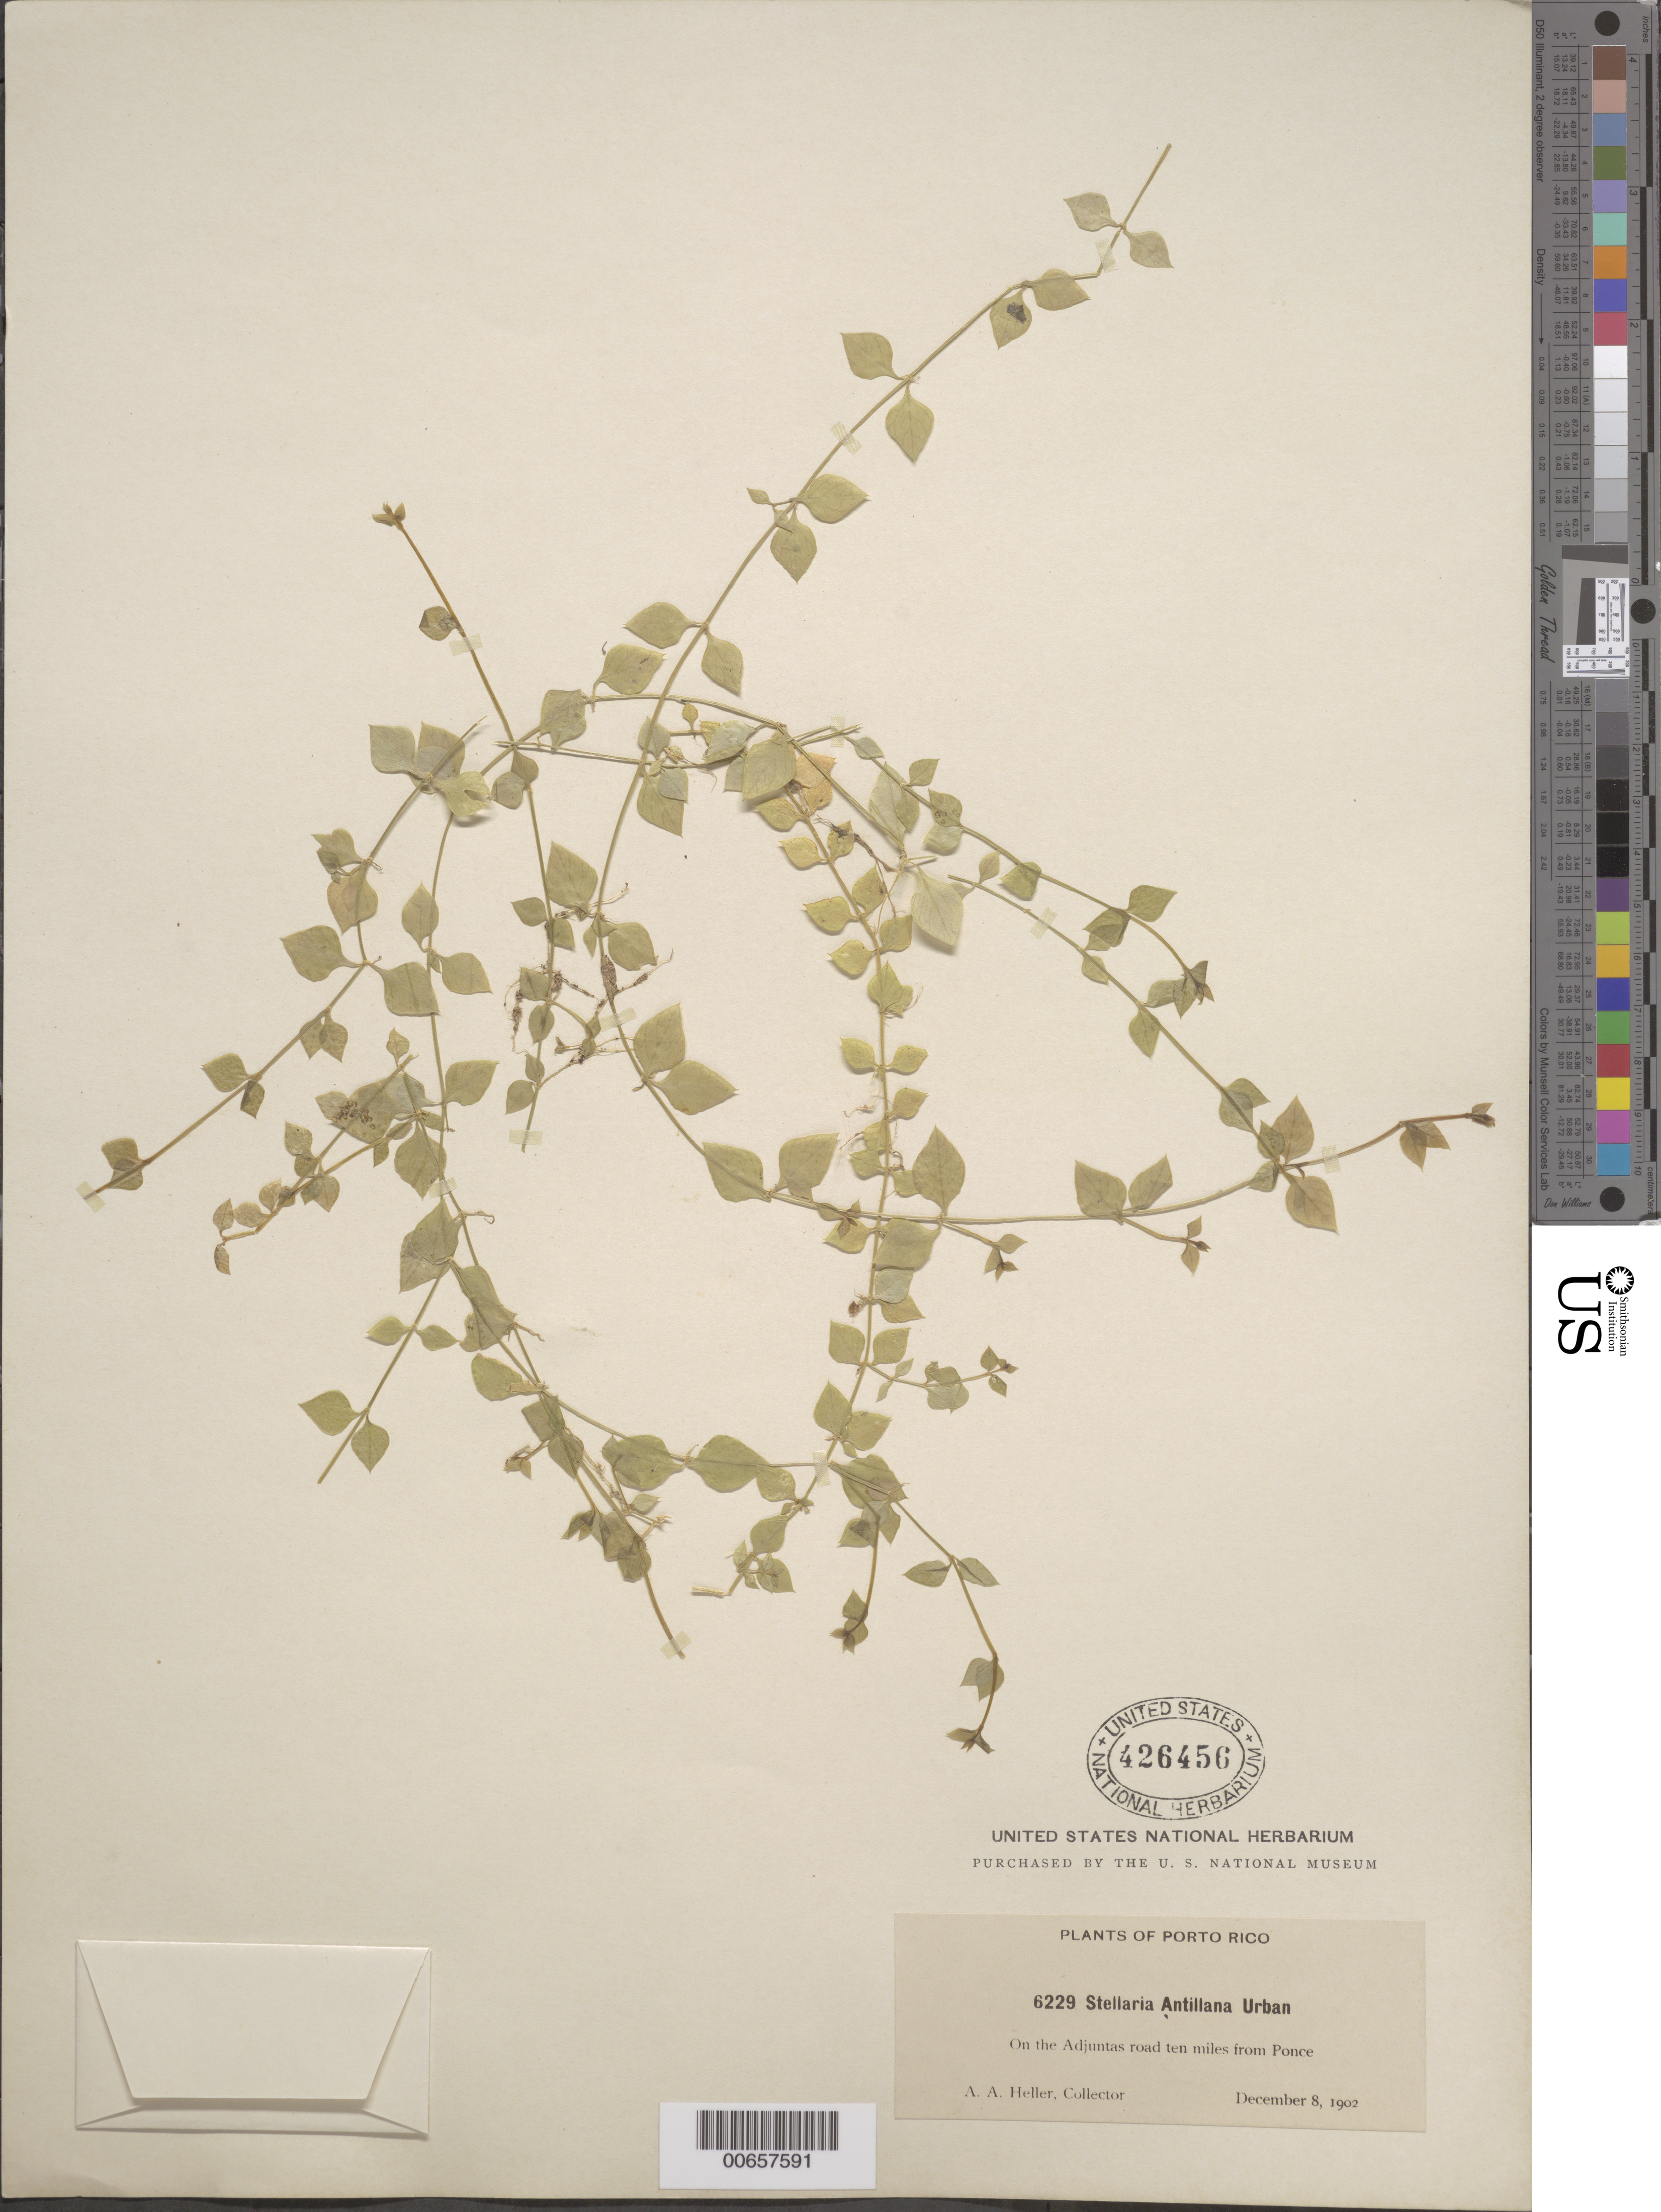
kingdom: Plantae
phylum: Tracheophyta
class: Magnoliopsida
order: Caryophyllales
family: Caryophyllaceae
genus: Stellaria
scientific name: Stellaria antillana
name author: Urb.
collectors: A. A. Heller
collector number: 6229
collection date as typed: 08 Dec 1902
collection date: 1902-12-08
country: Puerto Rico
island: Greater Antilles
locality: Ponce, on the Adjuntas road 10 mi from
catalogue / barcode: US 426456